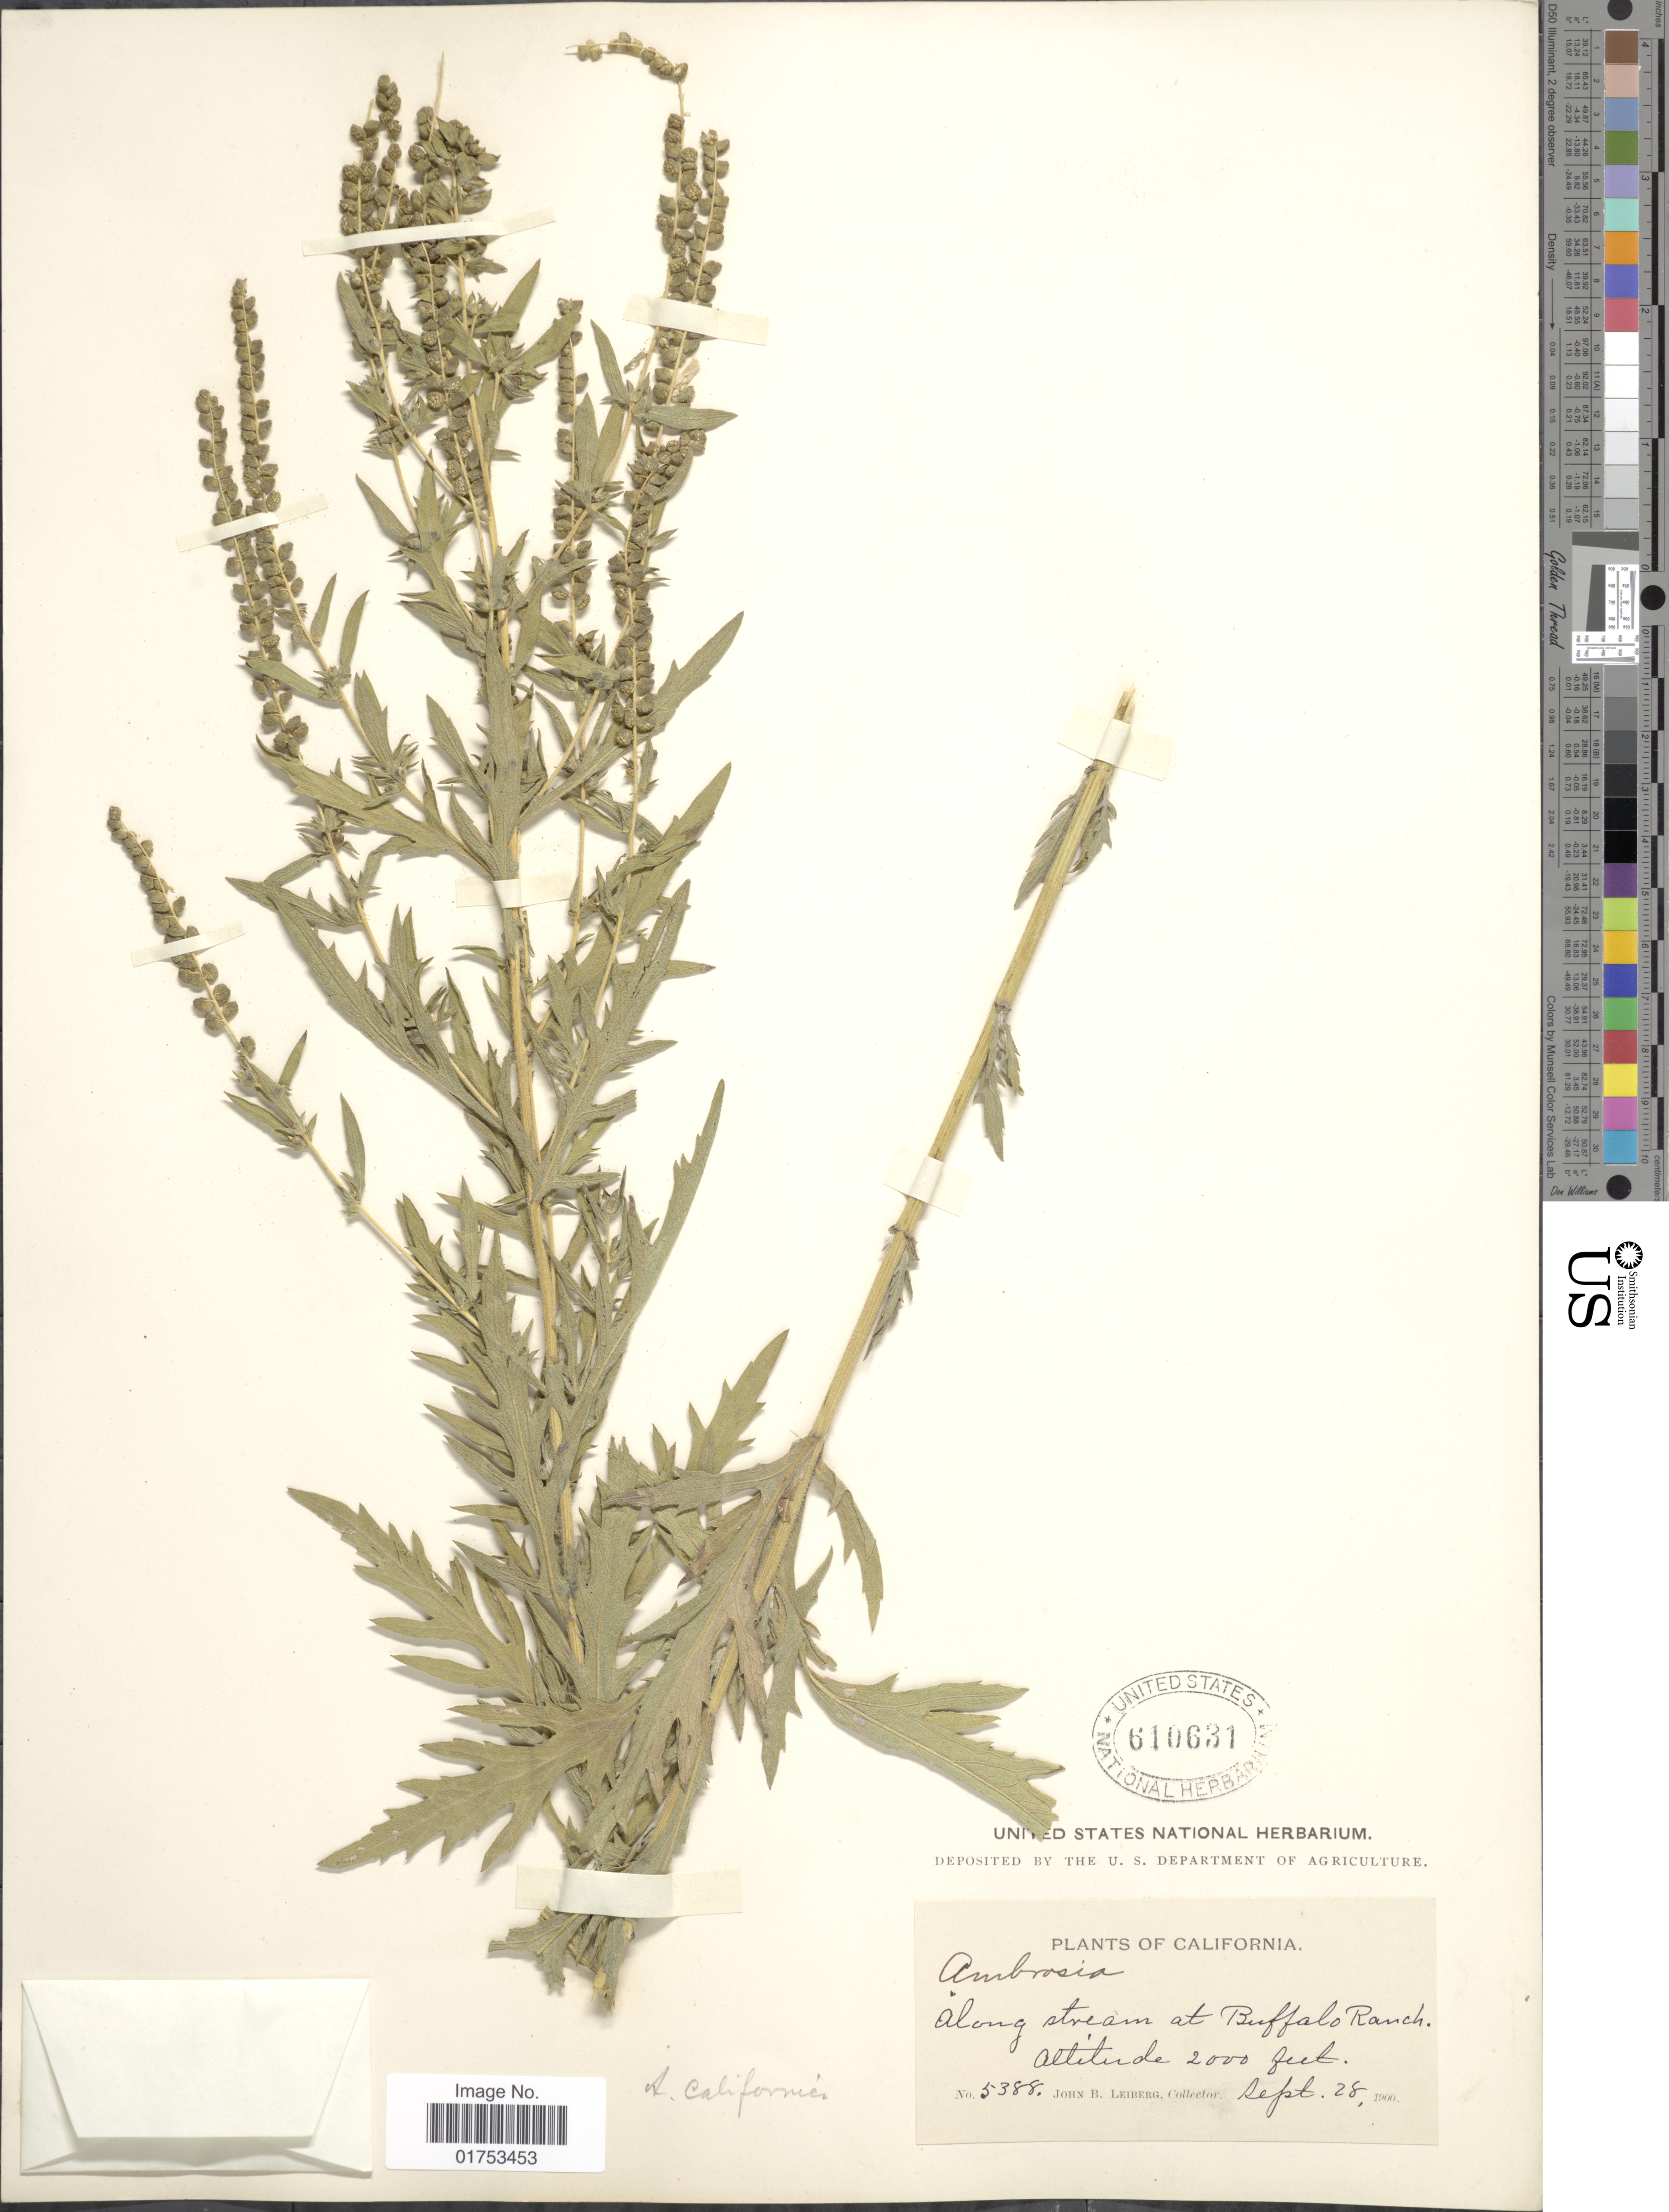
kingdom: Plantae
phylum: Tracheophyta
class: Magnoliopsida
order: Asterales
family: Asteraceae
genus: Ambrosia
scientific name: Ambrosia californica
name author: Rydb.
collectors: J. B. Leiberg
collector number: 5388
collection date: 1900-09-28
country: United States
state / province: California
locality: Along stream at Buffalo Ranch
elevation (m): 610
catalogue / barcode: US 610631